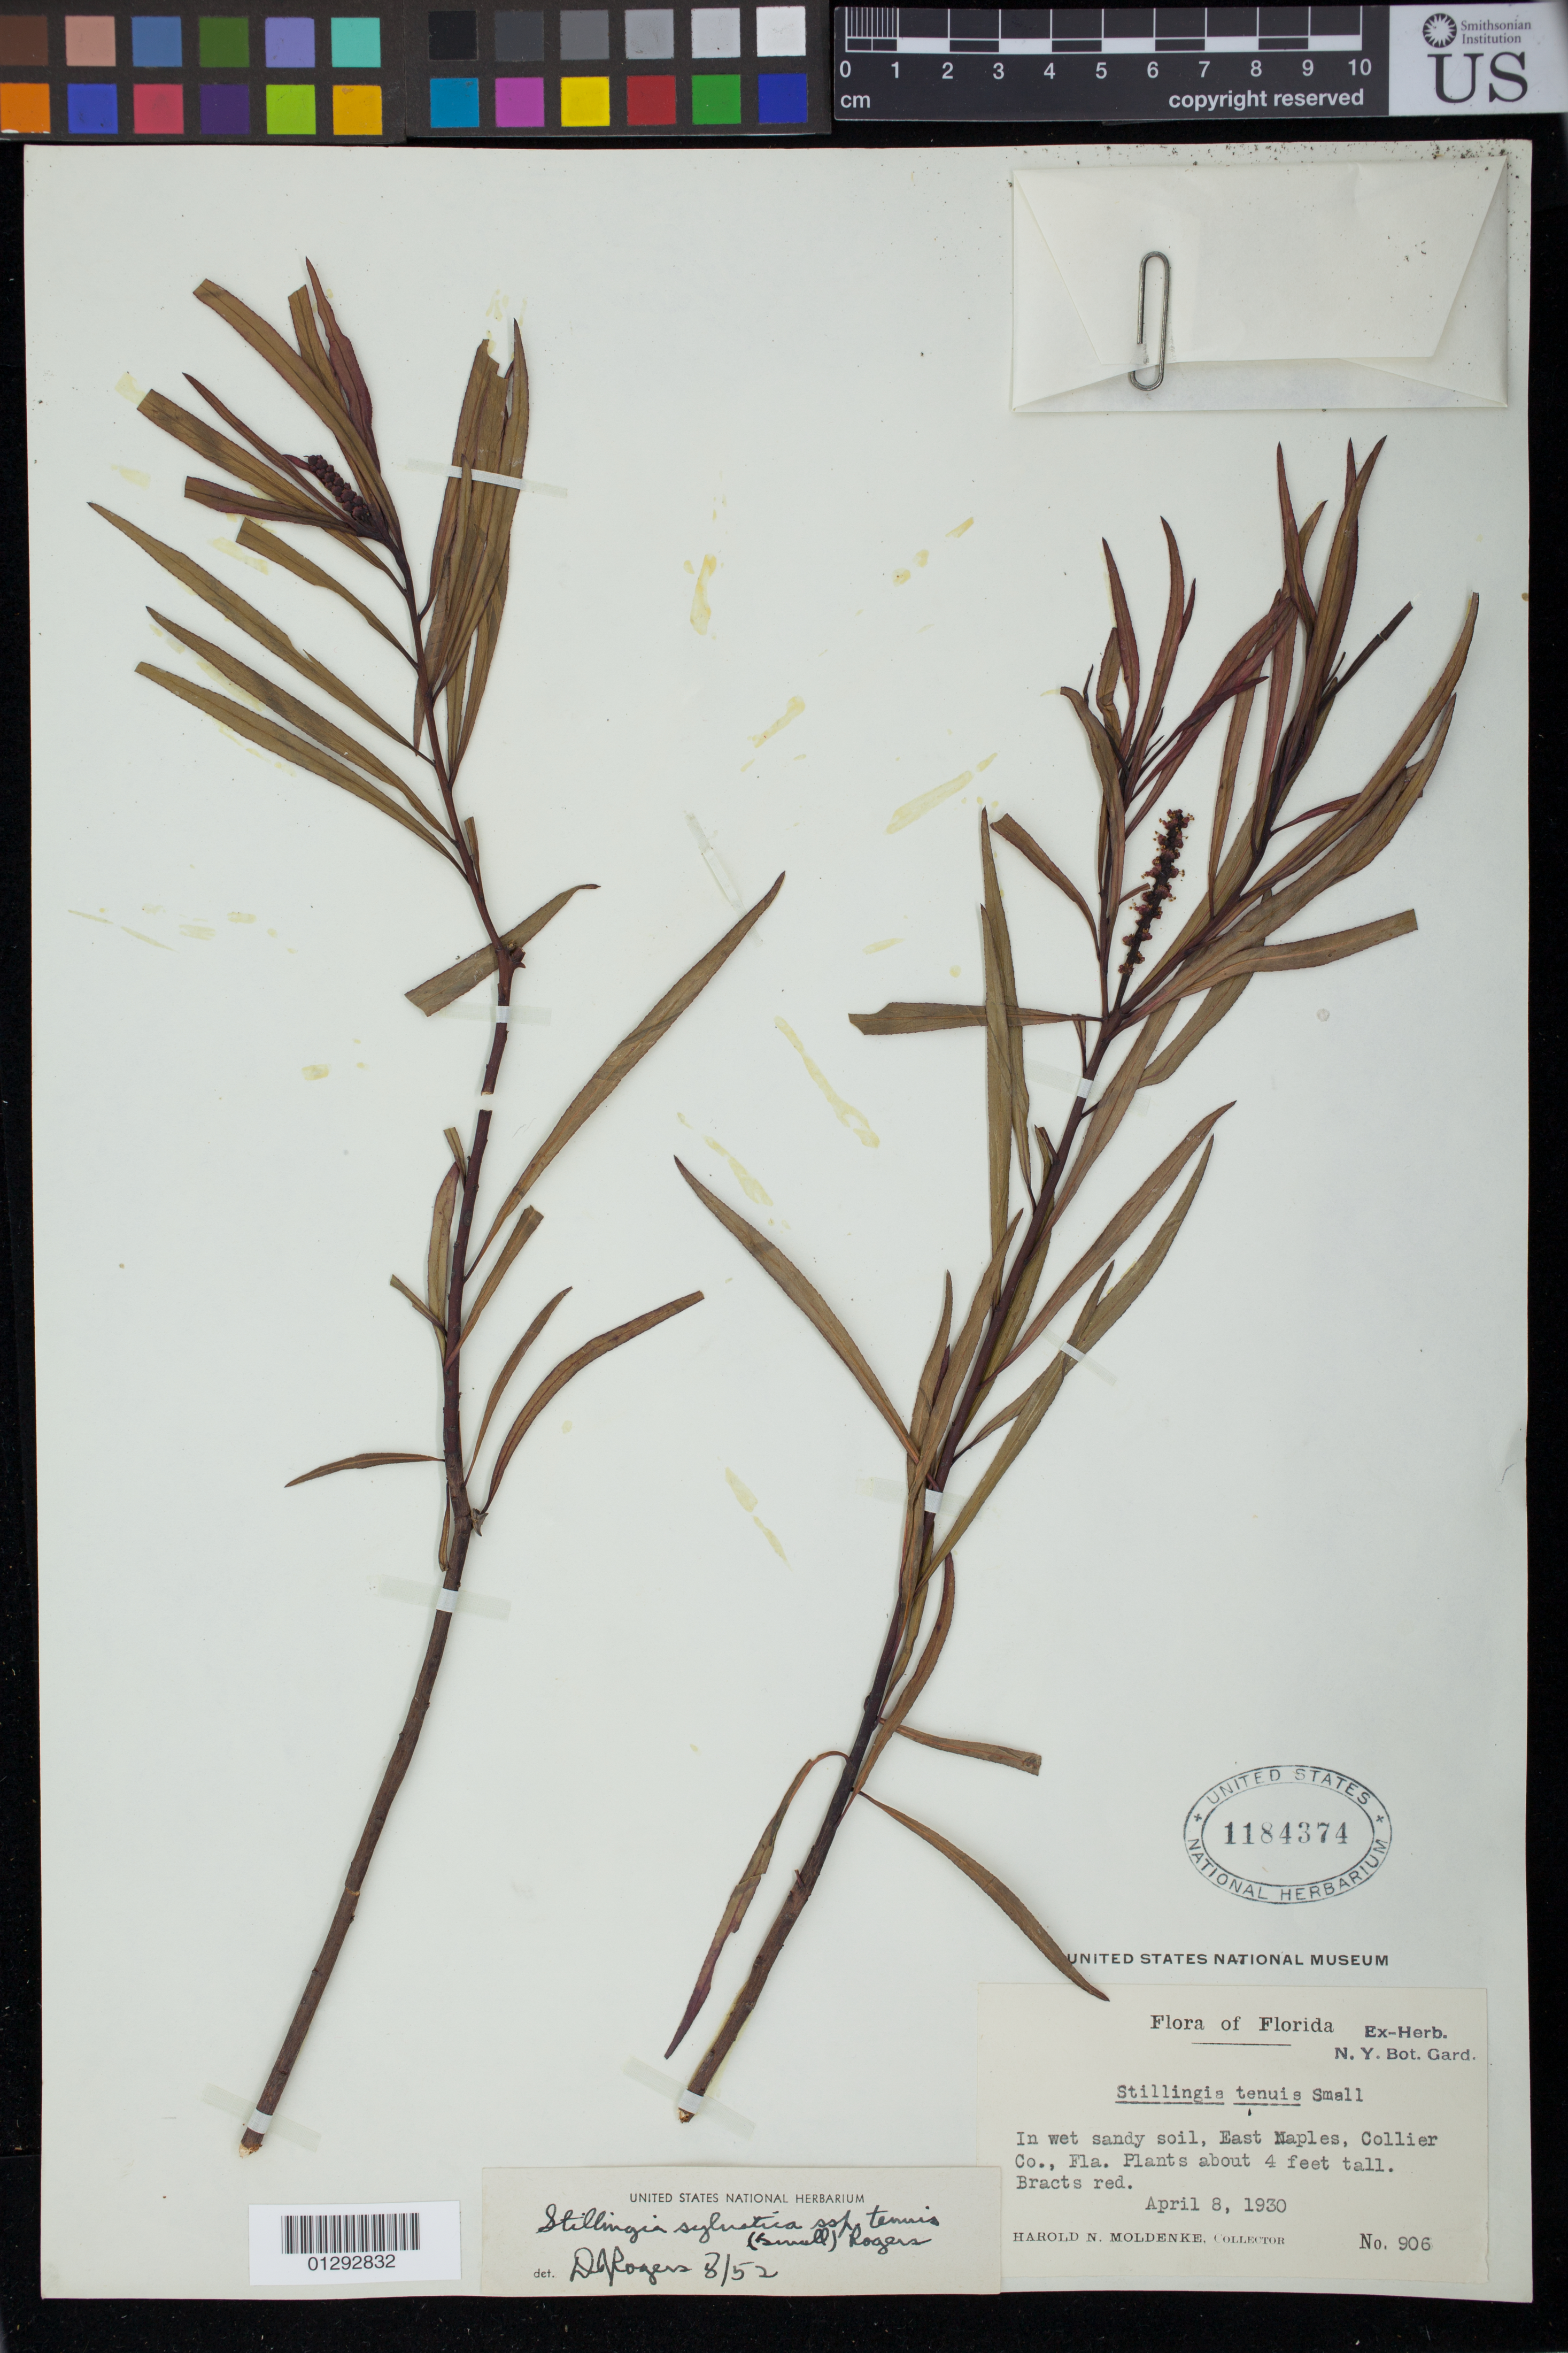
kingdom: Plantae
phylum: Tracheophyta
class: Magnoliopsida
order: Malpighiales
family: Euphorbiaceae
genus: Stillingia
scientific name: Stillingia sylvatica subsp. tenuis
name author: (Small) D.J. Rogers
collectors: H. N. Moldenke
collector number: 906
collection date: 1930-04-08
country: United States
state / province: Florida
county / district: Collier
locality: East Naples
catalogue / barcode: US 1184374